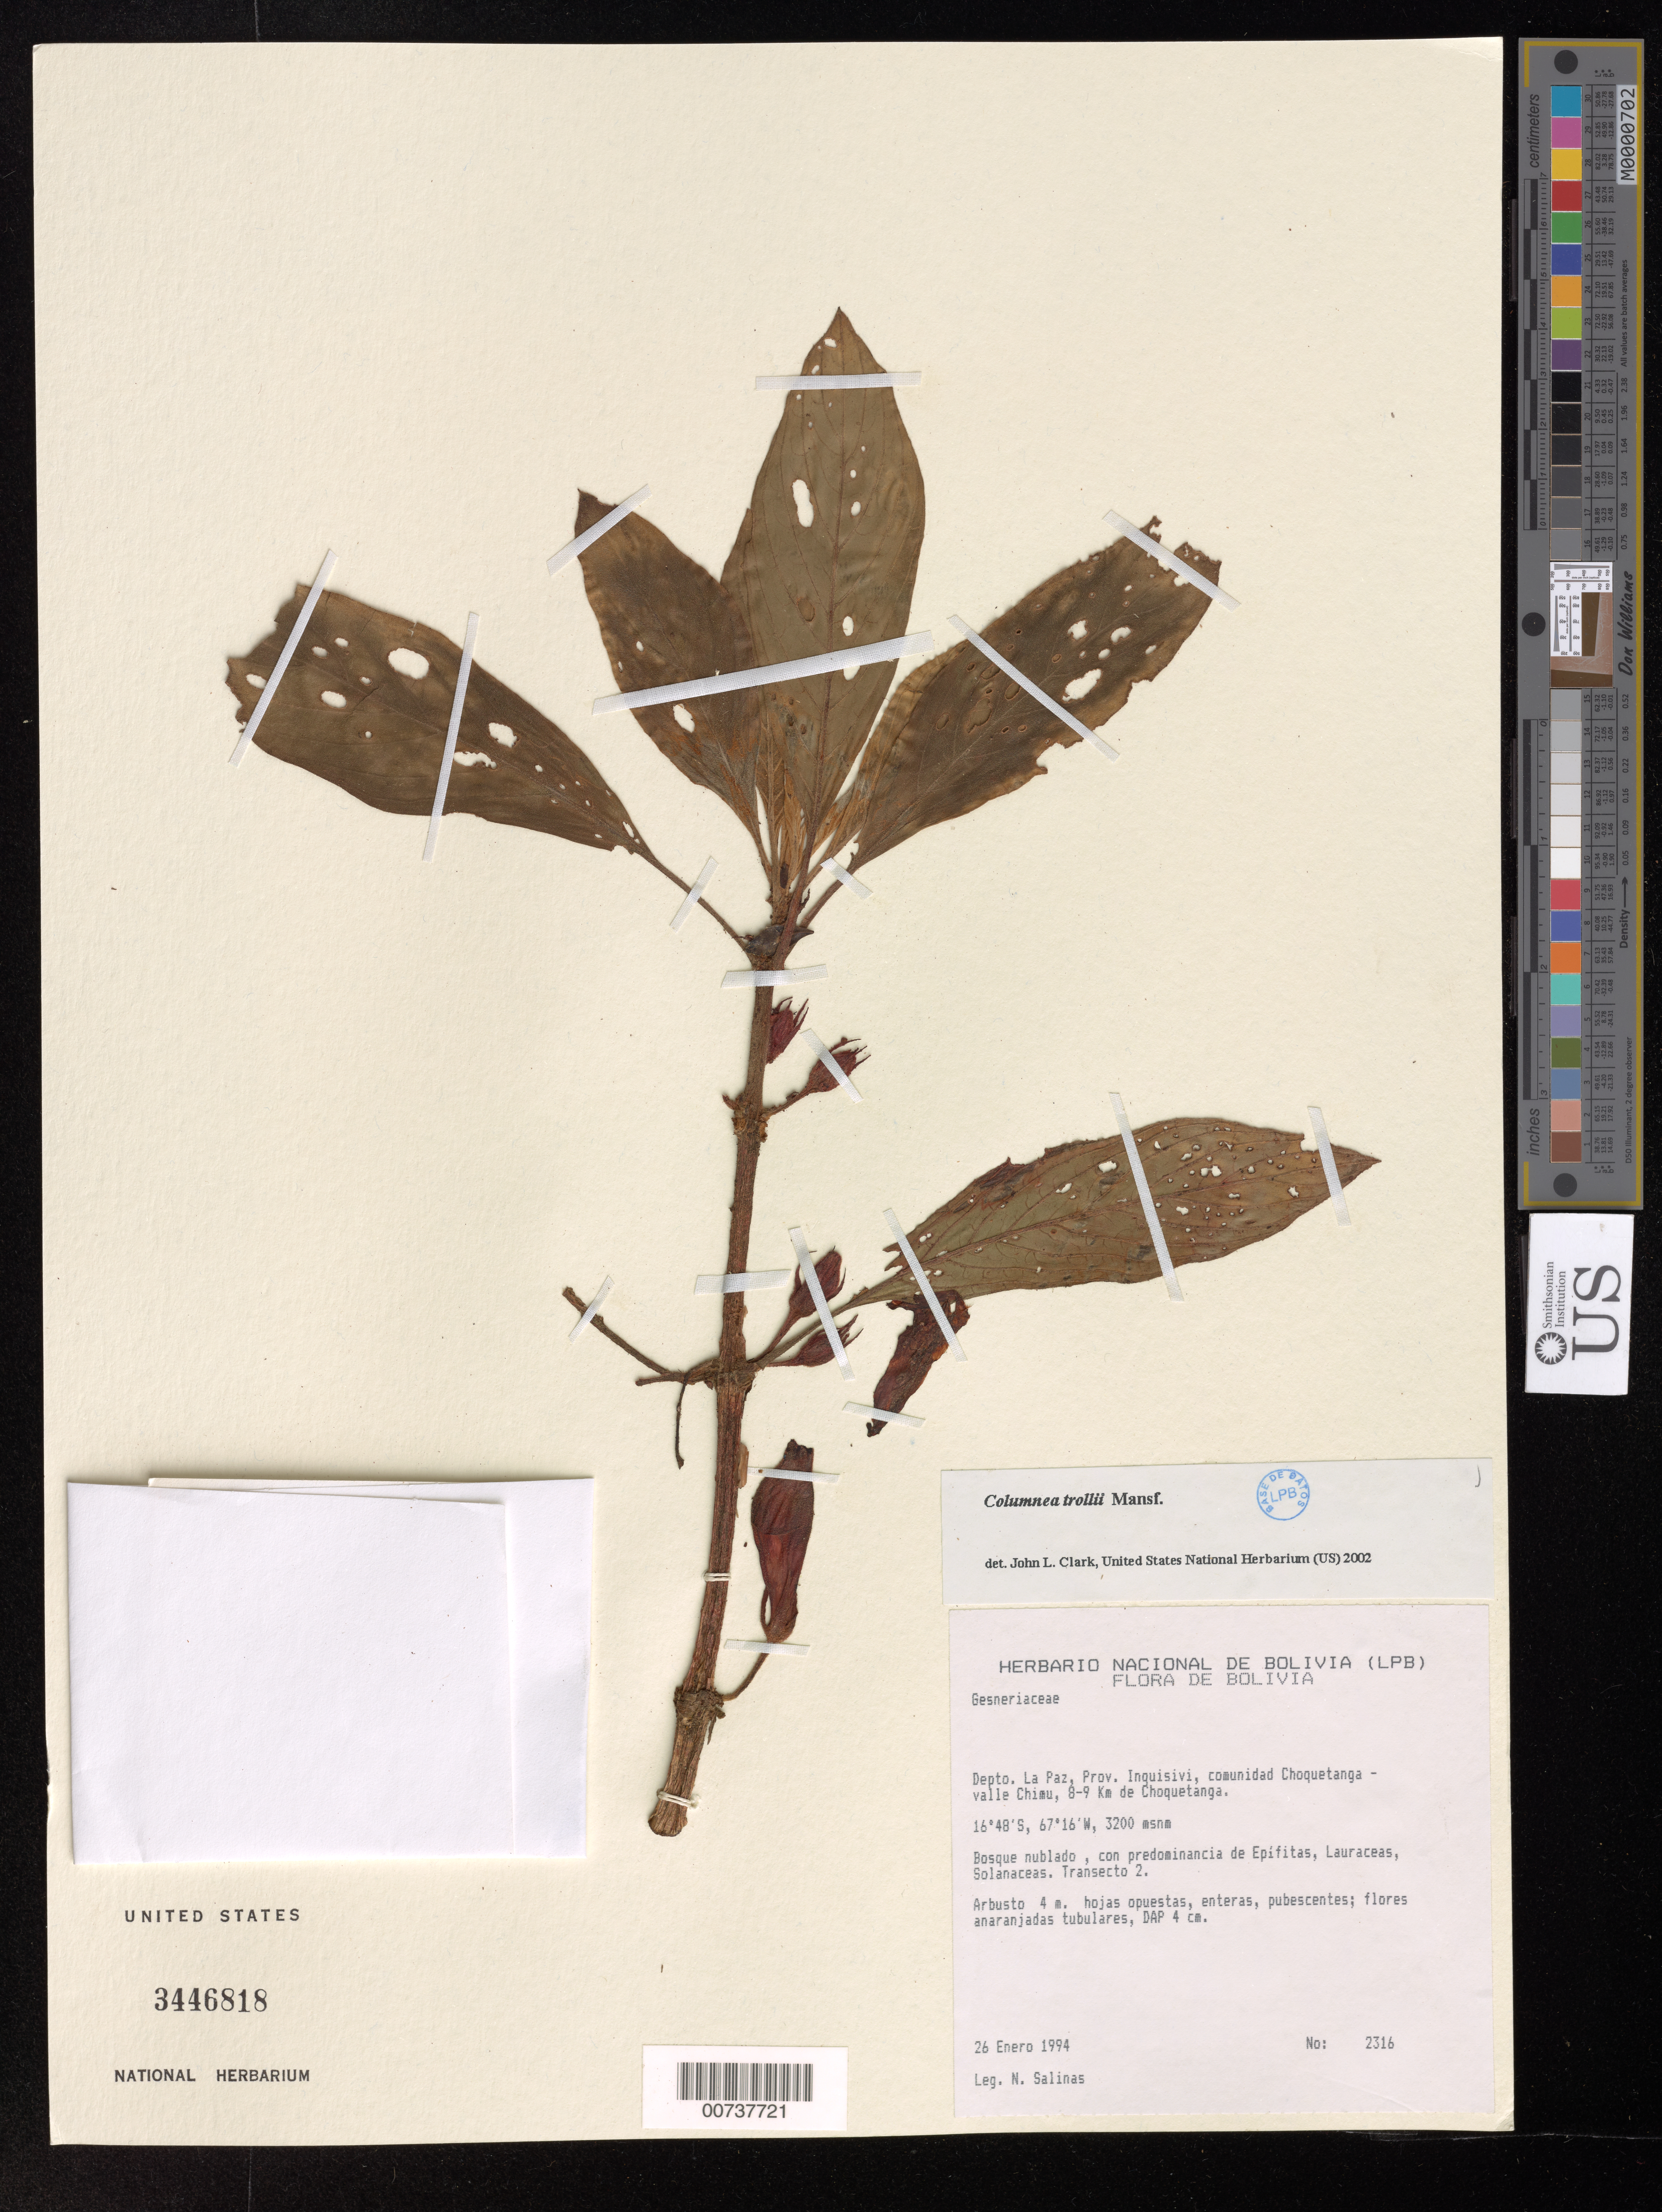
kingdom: Plantae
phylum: Tracheophyta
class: Magnoliopsida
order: Lamiales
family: Gesneriaceae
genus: Columnea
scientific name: Columnea trollii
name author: Mansf.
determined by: Clark, J. L., (SEL), The Marie Selby Botanical Garden (UNITED STATES)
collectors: N. Salinas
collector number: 2316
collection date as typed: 26 Jan 1994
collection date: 1994-01-26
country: Bolivia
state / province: La Paz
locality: Prov. Inquisivi, comunidad Choquetanga - valle Chimu, 8-9 km de Choquetanga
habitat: Bosque nublado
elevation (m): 3200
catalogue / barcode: US 3446818